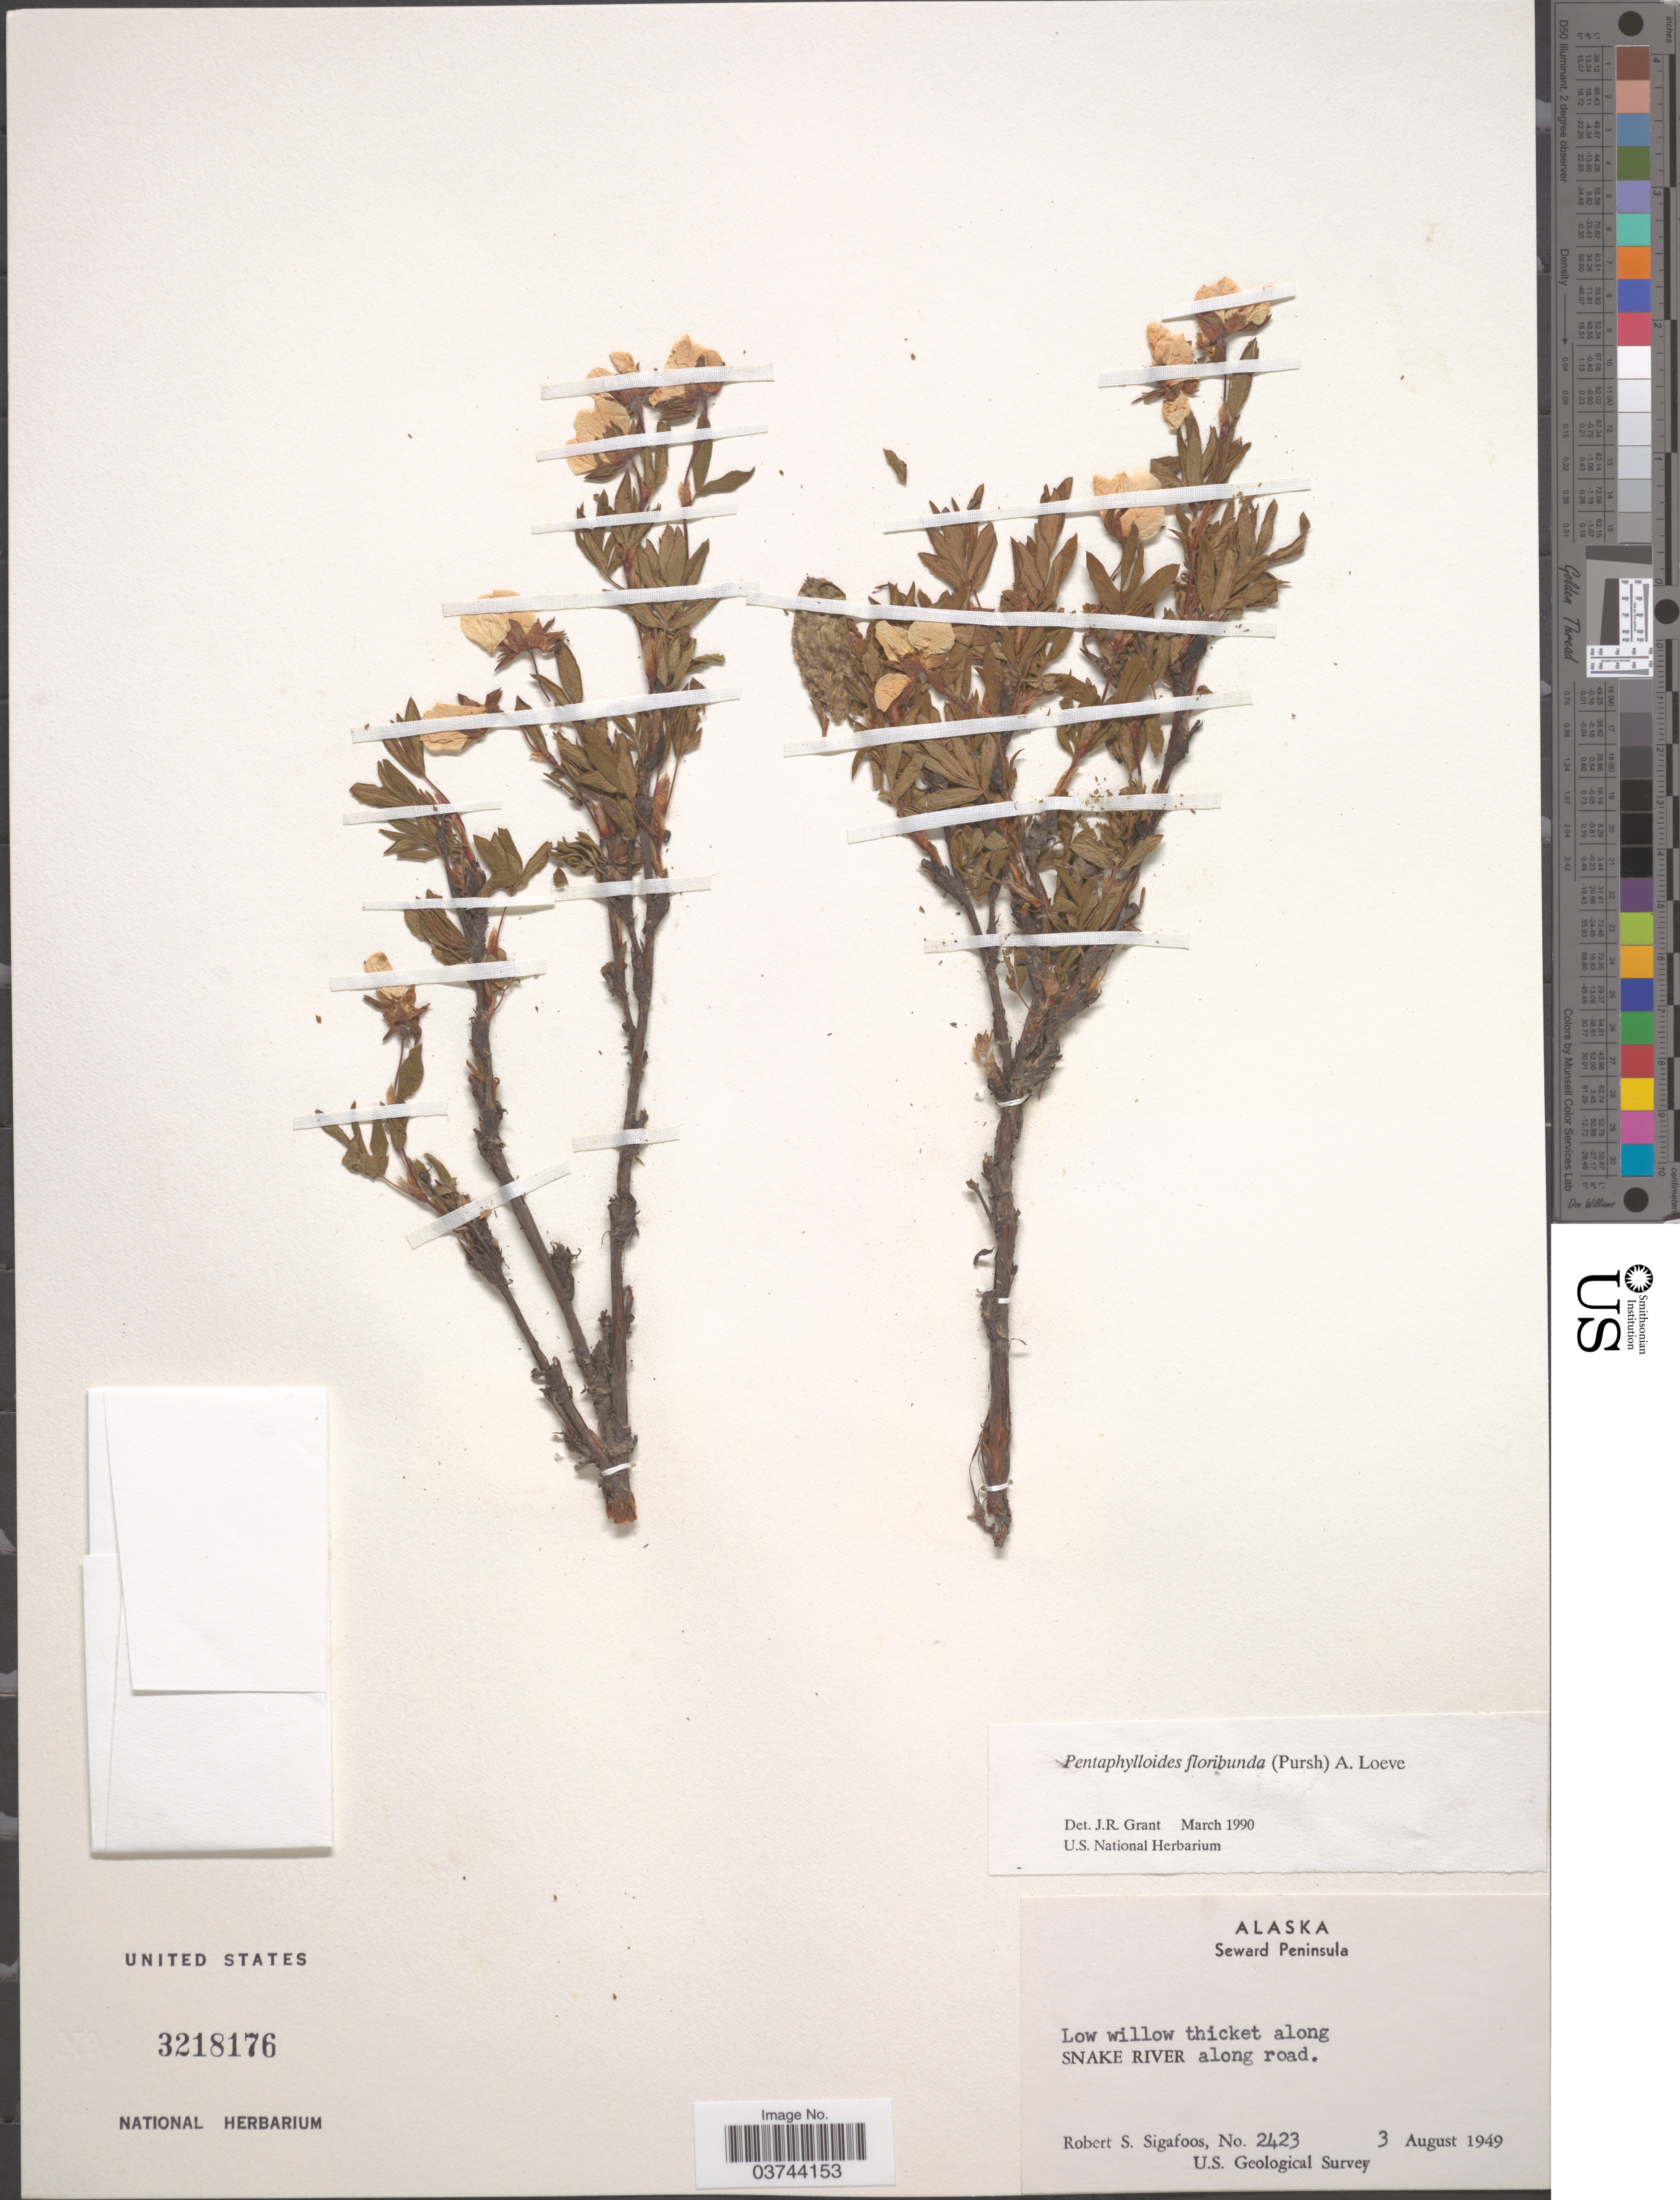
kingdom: Plantae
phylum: Tracheophyta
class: Magnoliopsida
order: Rosales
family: Rosaceae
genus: Dasiphora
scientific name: Dasiphora fruticosa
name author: (L.) Rydb.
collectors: R. Sigafoos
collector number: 2423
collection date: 1949-08-03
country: United States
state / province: Alaska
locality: Seward Peninsula. Low willow thicket along Snake River along road.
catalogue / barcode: US 3218176